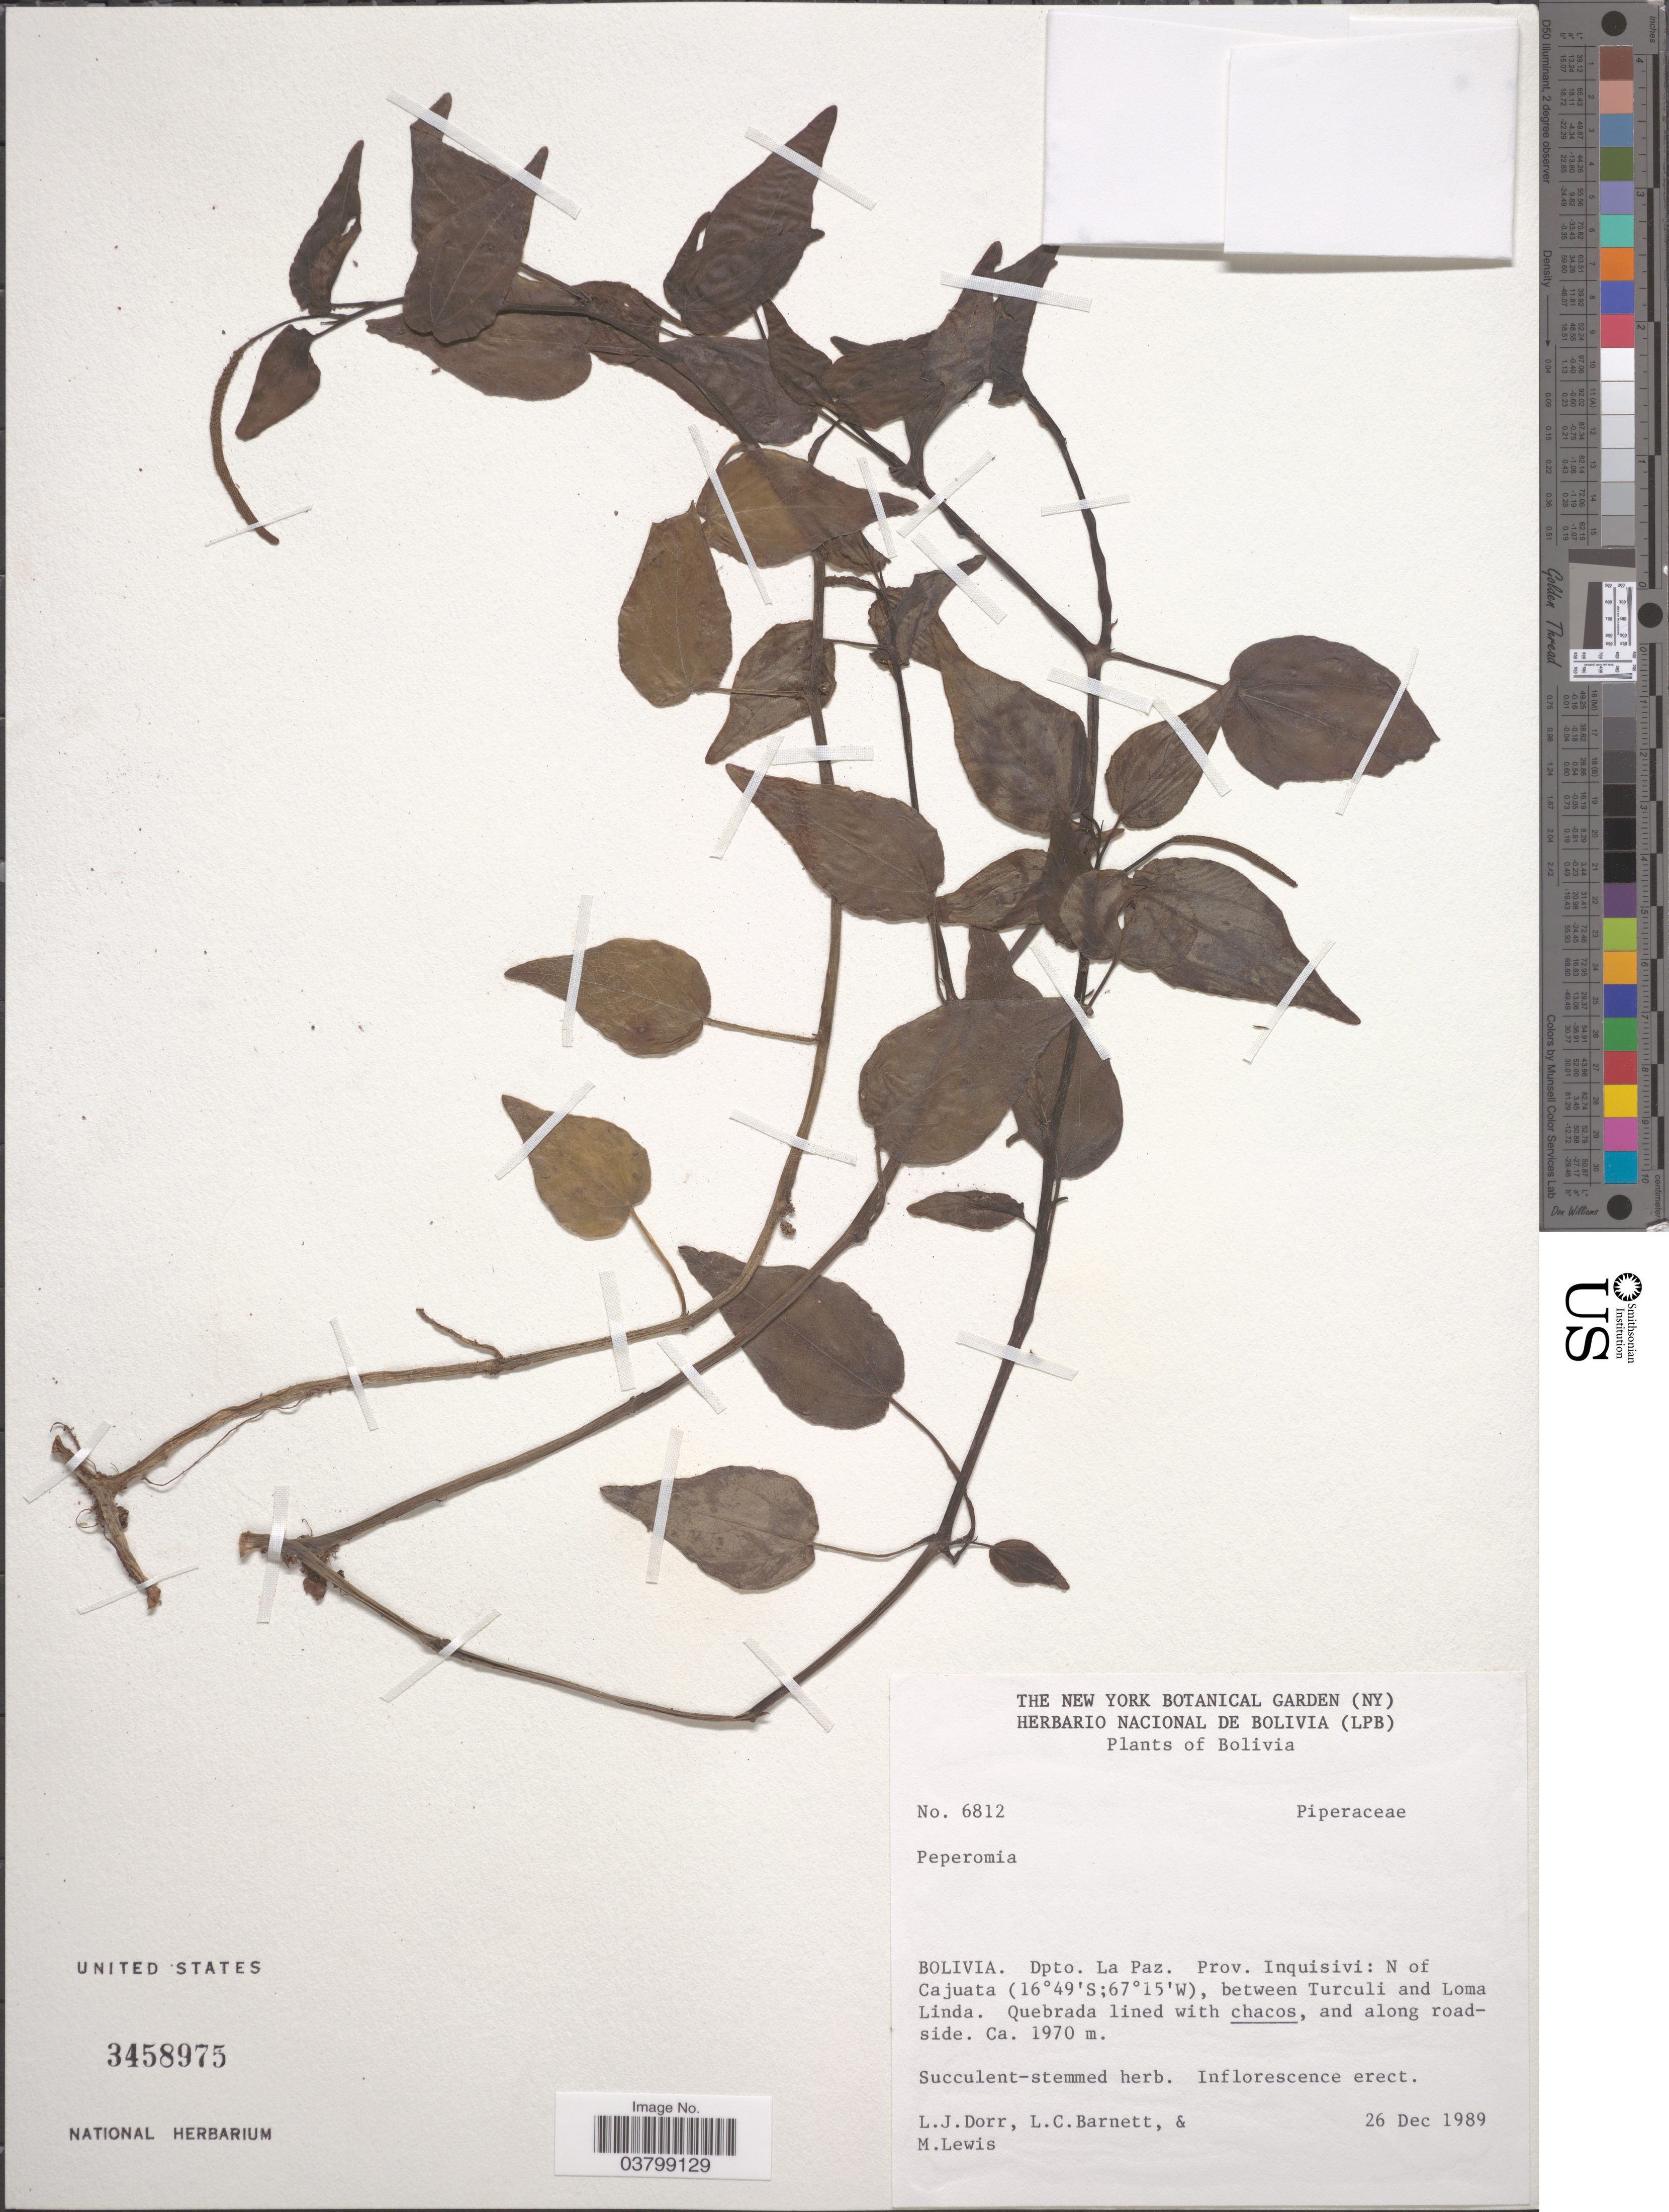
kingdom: Plantae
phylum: Tracheophyta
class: Magnoliopsida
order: Piperales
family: Piperaceae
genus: Peperomia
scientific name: Peperomia sp.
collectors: L. J. Dorr, L. C. Barnett & M. Lewis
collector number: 6812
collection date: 1989-12-26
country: Bolivia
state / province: La Paz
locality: Dpto. La Paz. Prov. Inquisivi: N of Cajuata, between Turculi and Loma Linda. Quebrada lined with chacos, and along roadside.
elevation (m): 1970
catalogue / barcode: US 3458975